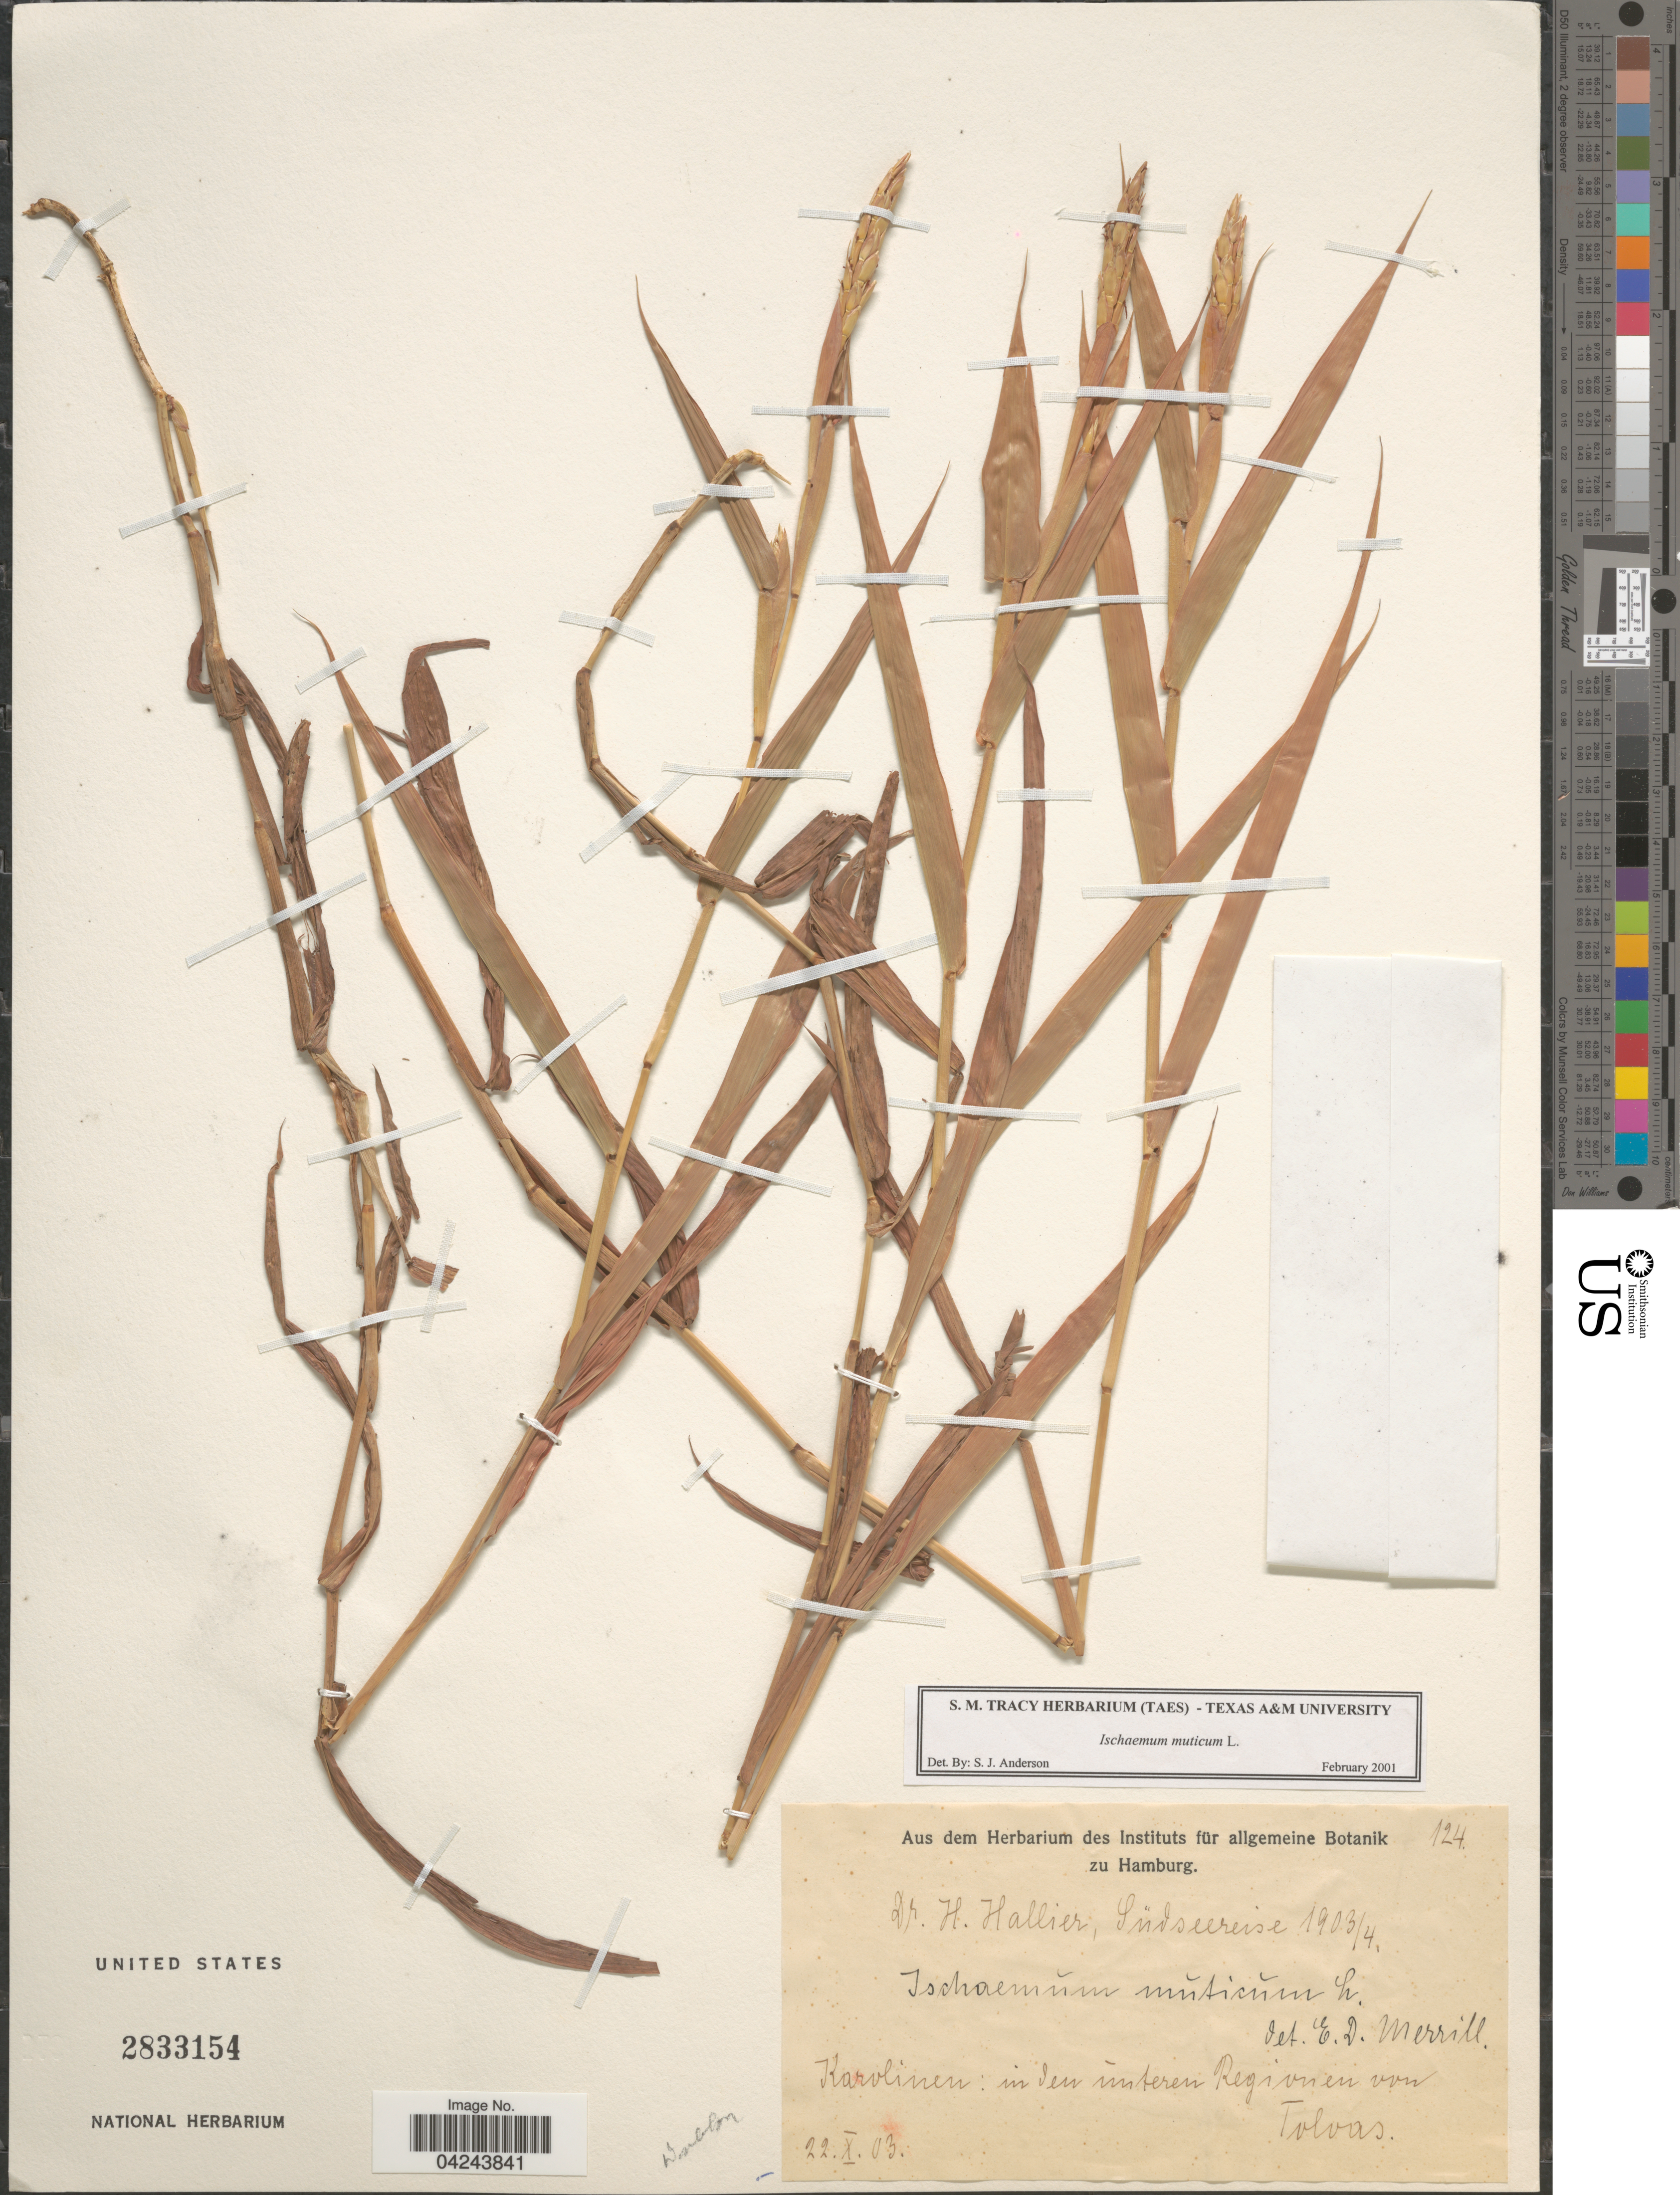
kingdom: Plantae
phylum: Tracheophyta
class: Liliopsida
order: Poales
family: Poaceae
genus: Ischaemum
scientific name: Ischaemum muticum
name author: L.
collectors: H. G. Hallier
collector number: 124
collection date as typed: Transcribed d/m/y: 22/10/3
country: Germany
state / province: Hamburg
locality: Karolinen: in den unteren Region von Tolvas.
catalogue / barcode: US 2833154